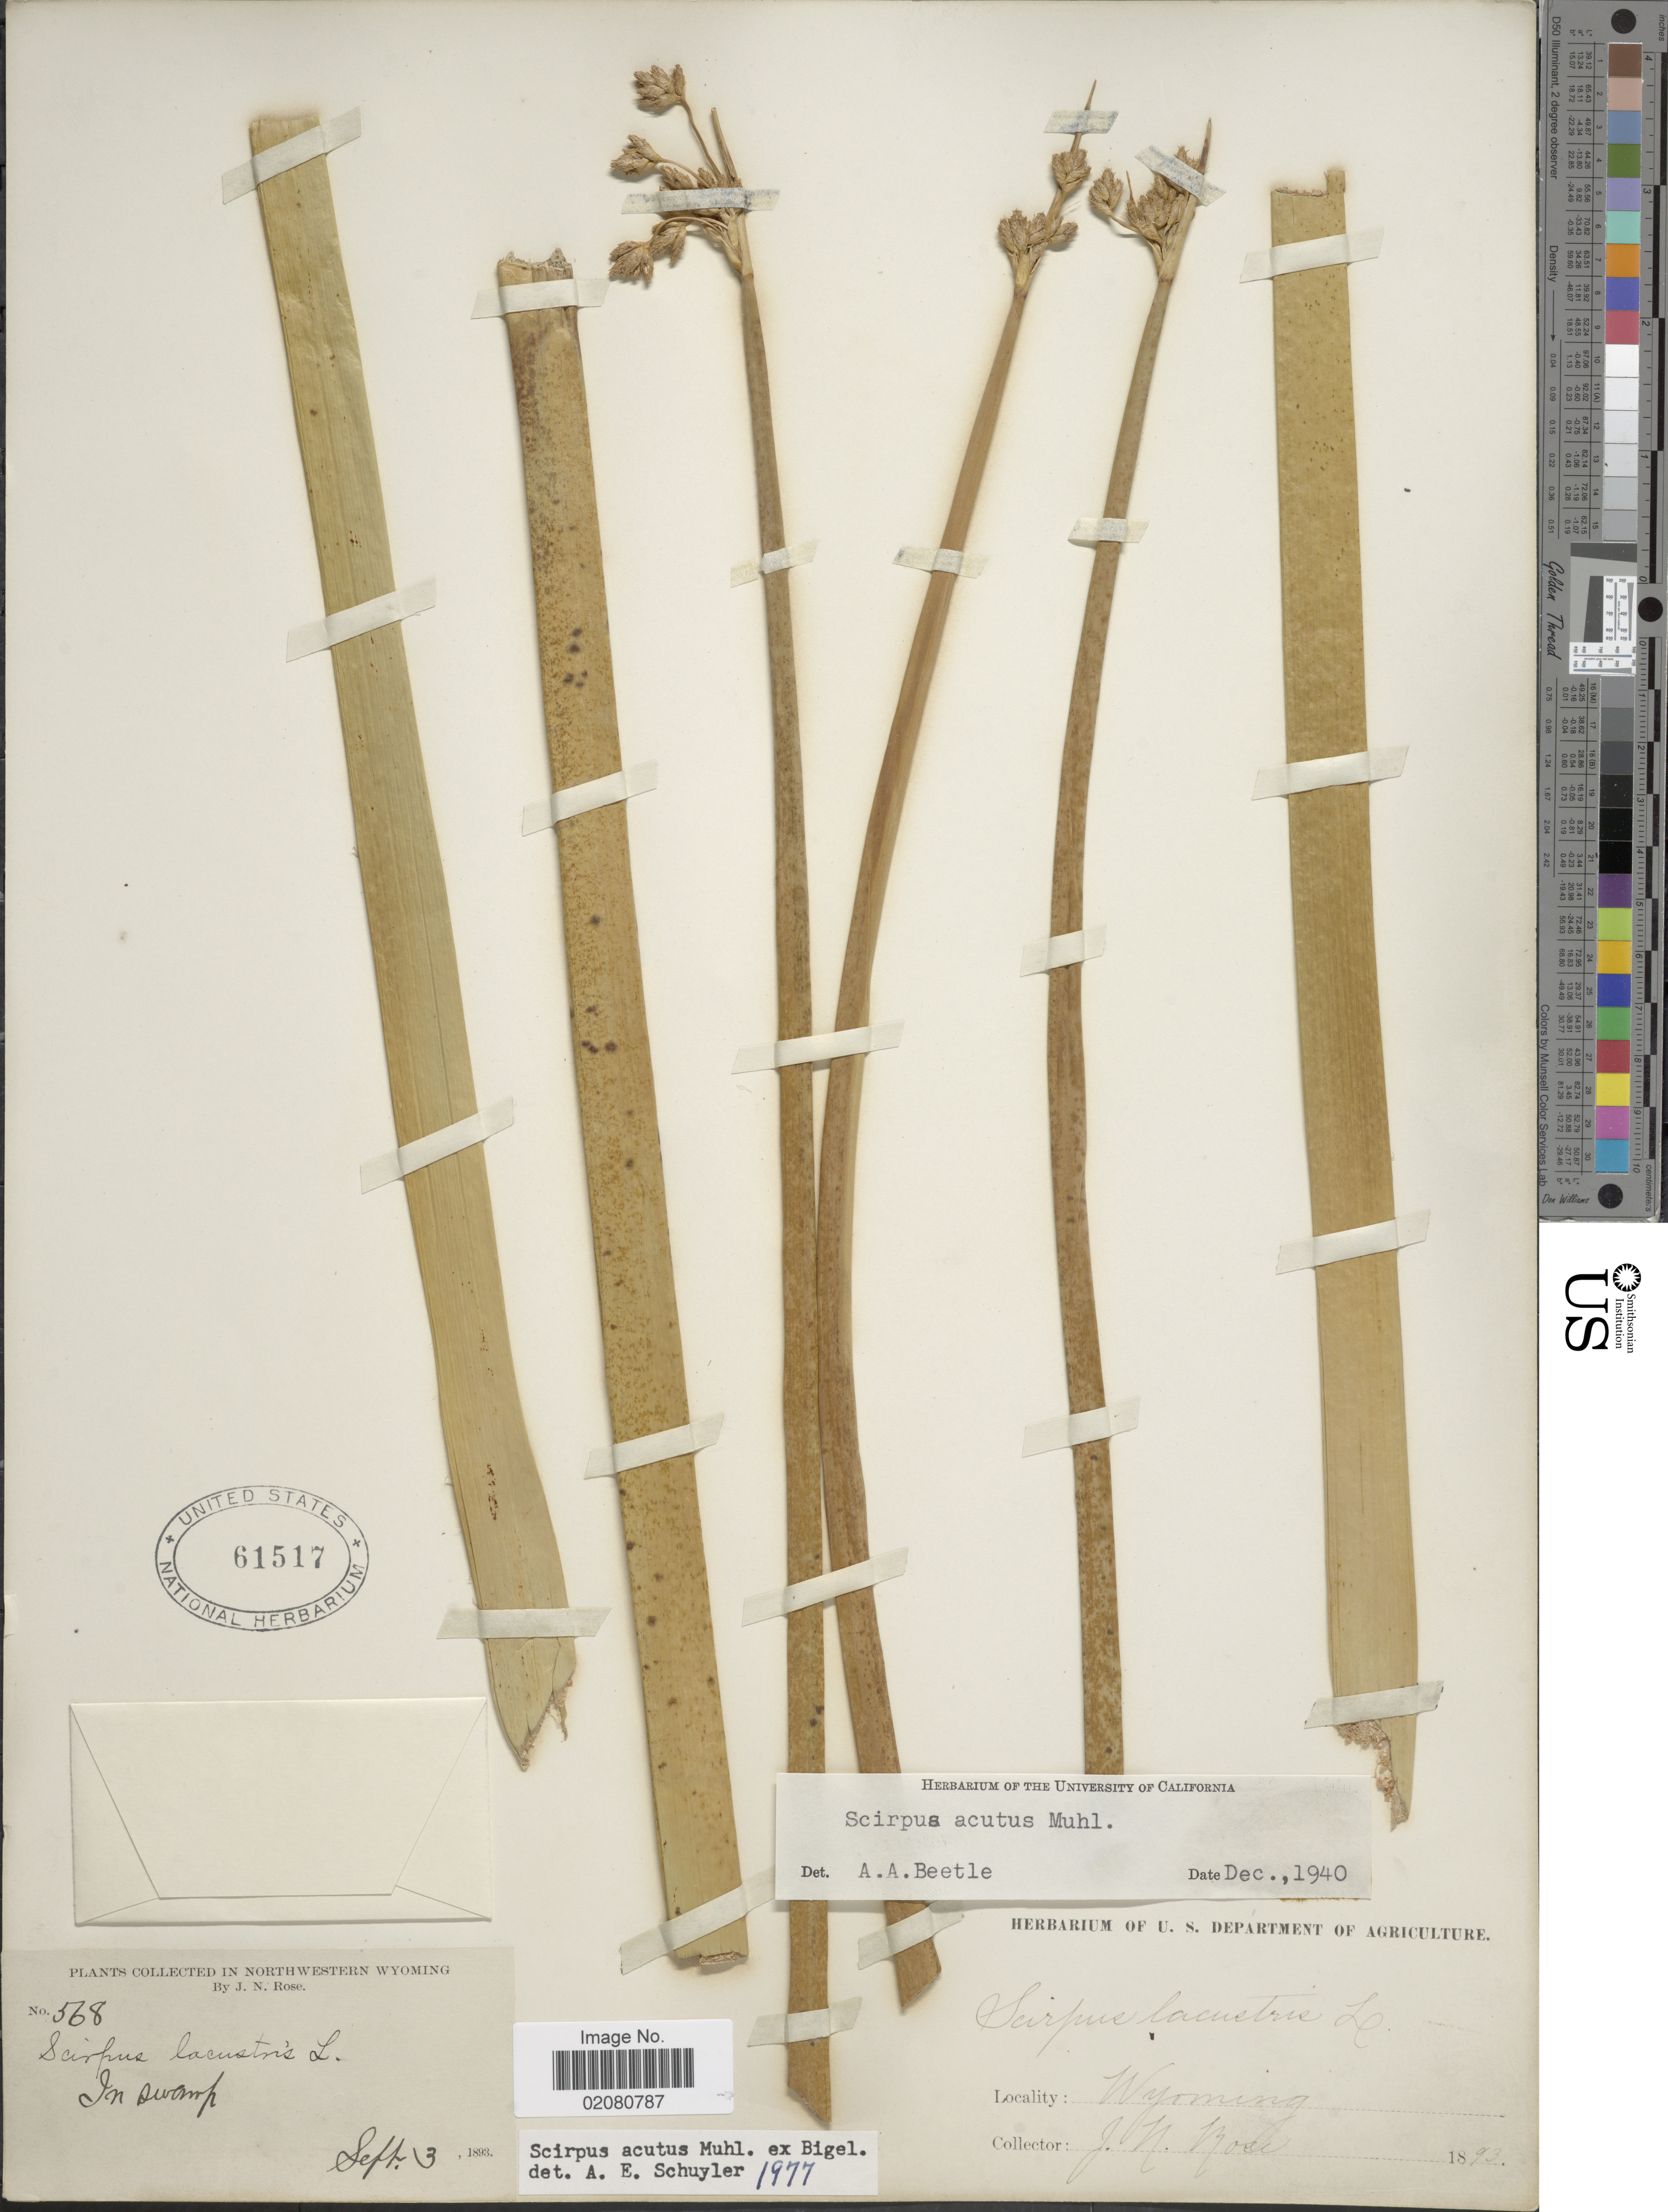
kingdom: Plantae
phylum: Tracheophyta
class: Liliopsida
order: Poales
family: Cyperaceae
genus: Schoenoplectus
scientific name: Schoenoplectus acutus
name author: (Muhl. ex Bigelow) Á. Löve & D. Löve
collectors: J. N. Rose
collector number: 568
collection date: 1893-09-03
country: United States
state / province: Wyoming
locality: Northwestern Wyoming. In swamp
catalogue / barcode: US 61517